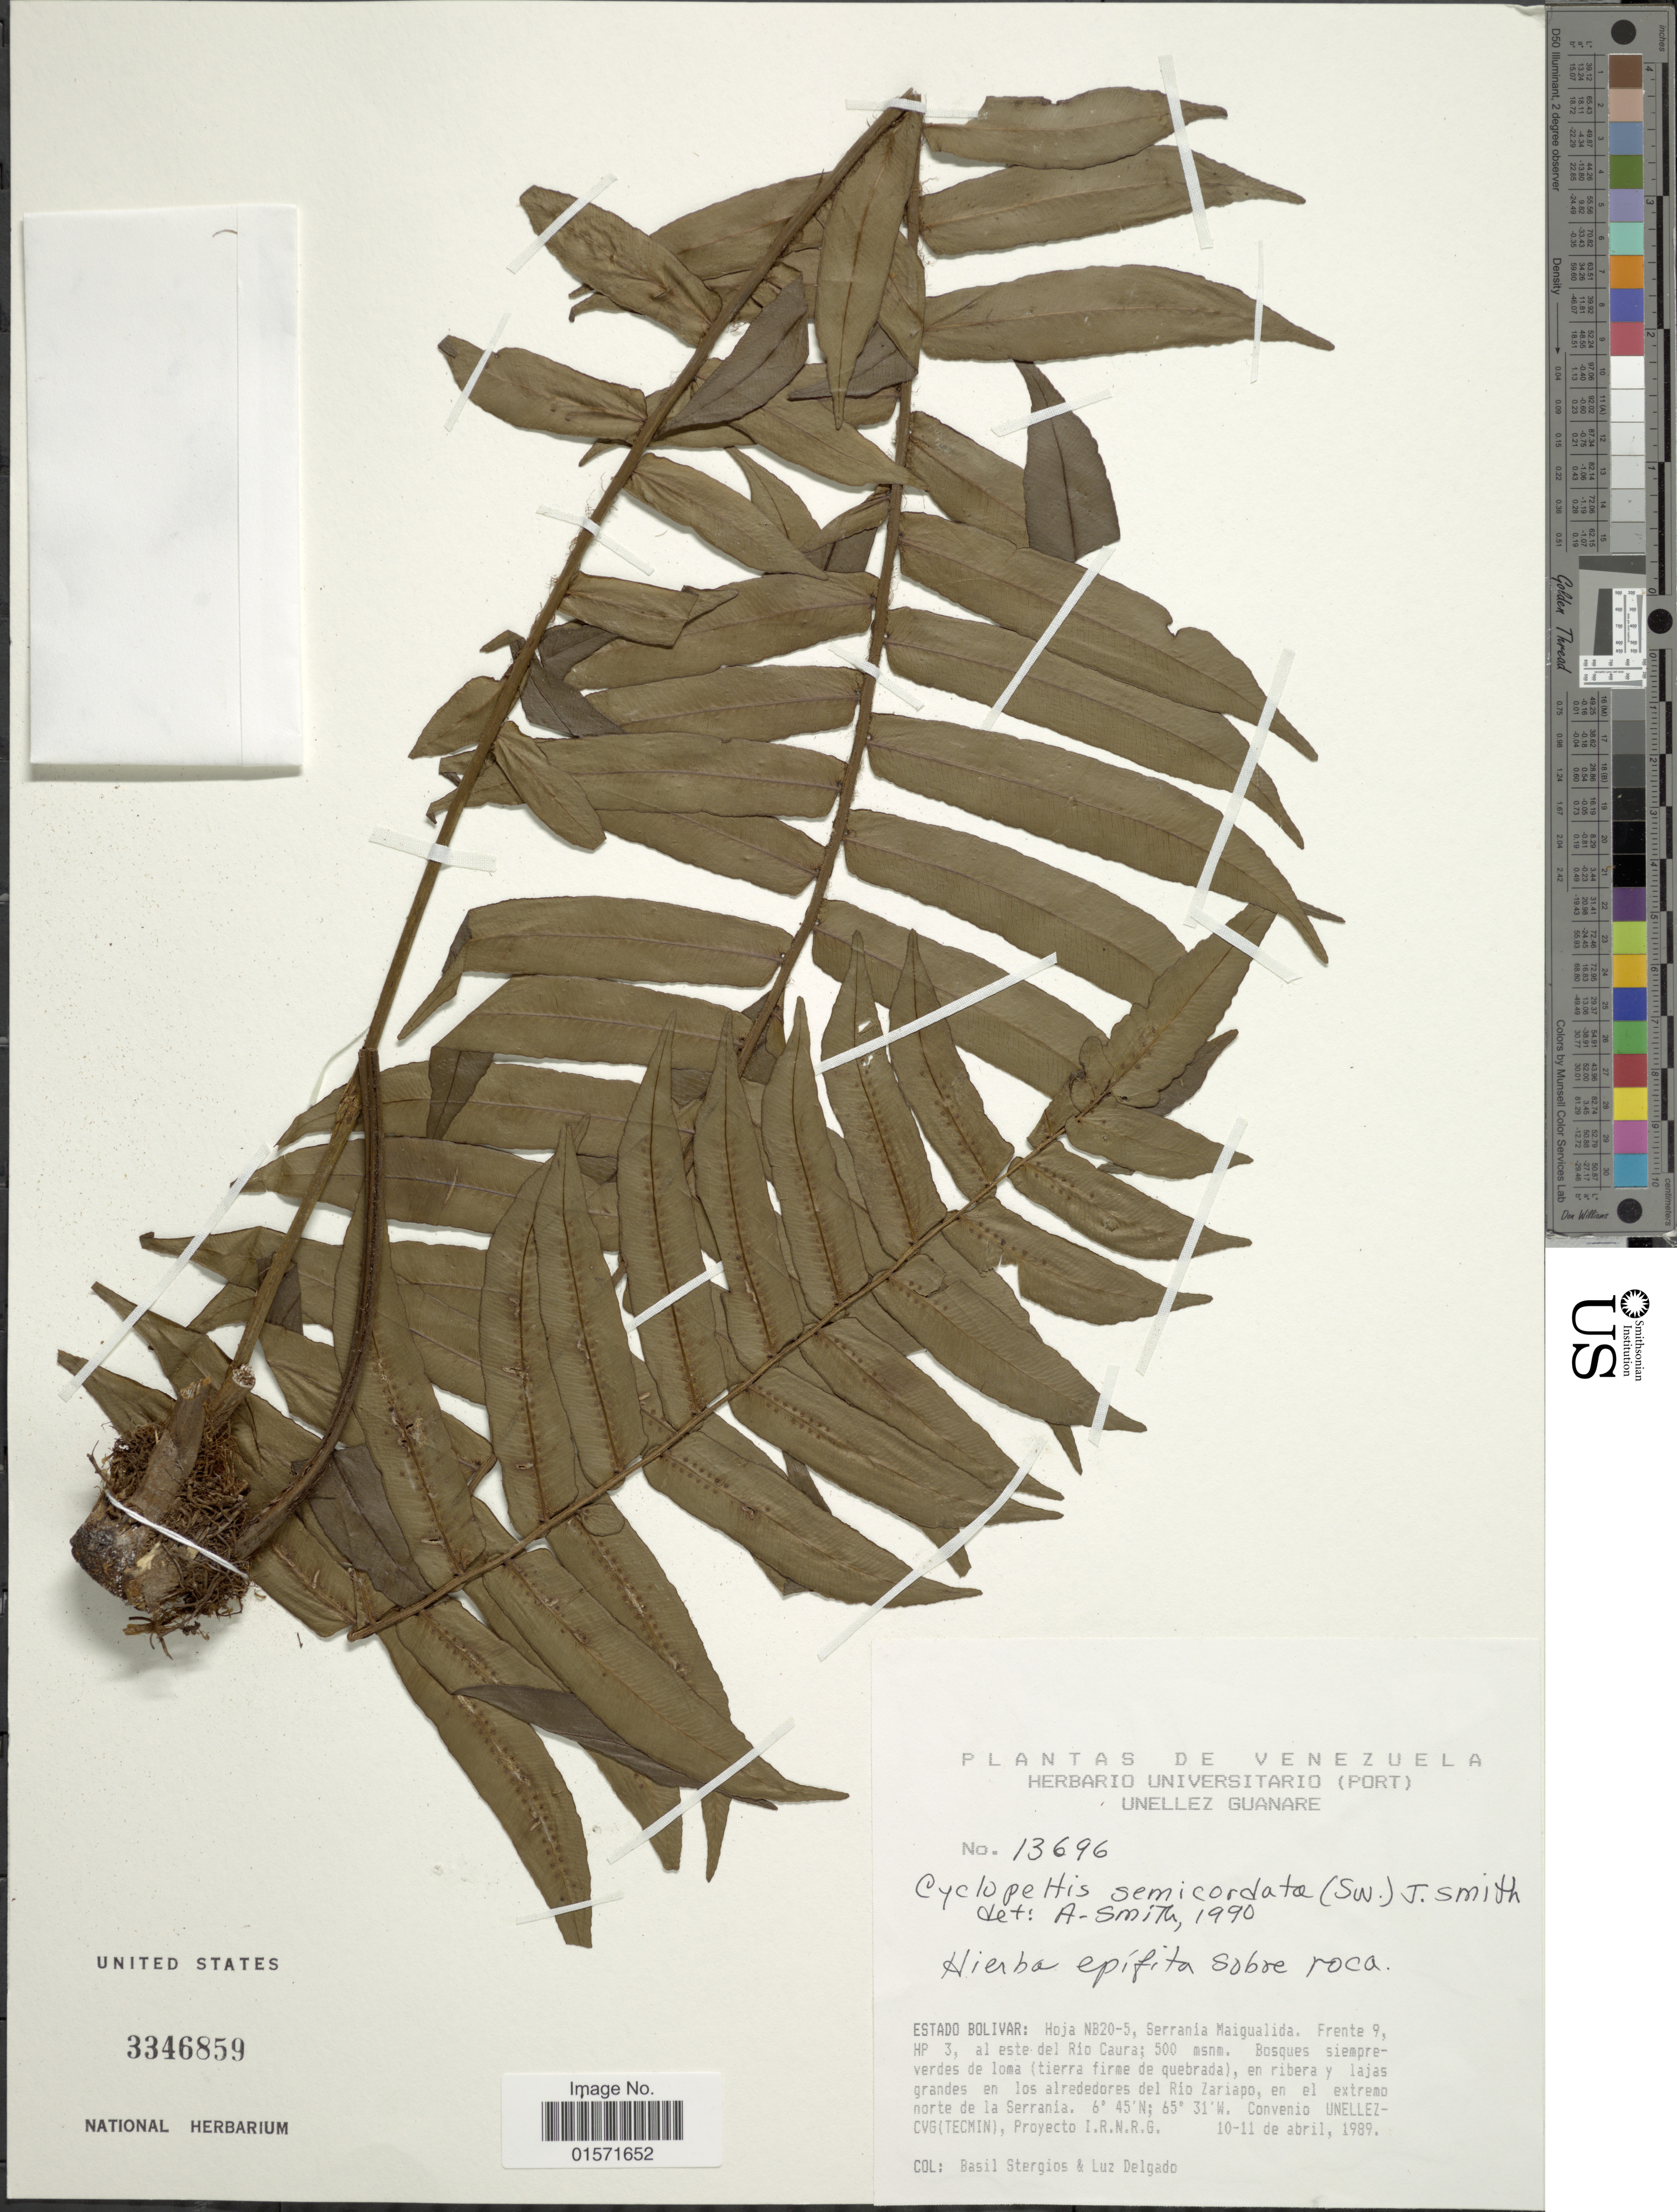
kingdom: Plantae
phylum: Tracheophyta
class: Polypodiopsida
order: Polypodiales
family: Lomariopsidaceae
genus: Cyclopeltis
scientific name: Cyclopeltis semicordata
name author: (Sw.) J. Sm.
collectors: B. G. Stergios & L. Delgado V.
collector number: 13696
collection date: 1989-04-10/1989-04-11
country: Venezuela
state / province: Bolivar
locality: Serrania Maigualida, E del río Caura, alrededores del río Zariapo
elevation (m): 500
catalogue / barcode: US 3346859